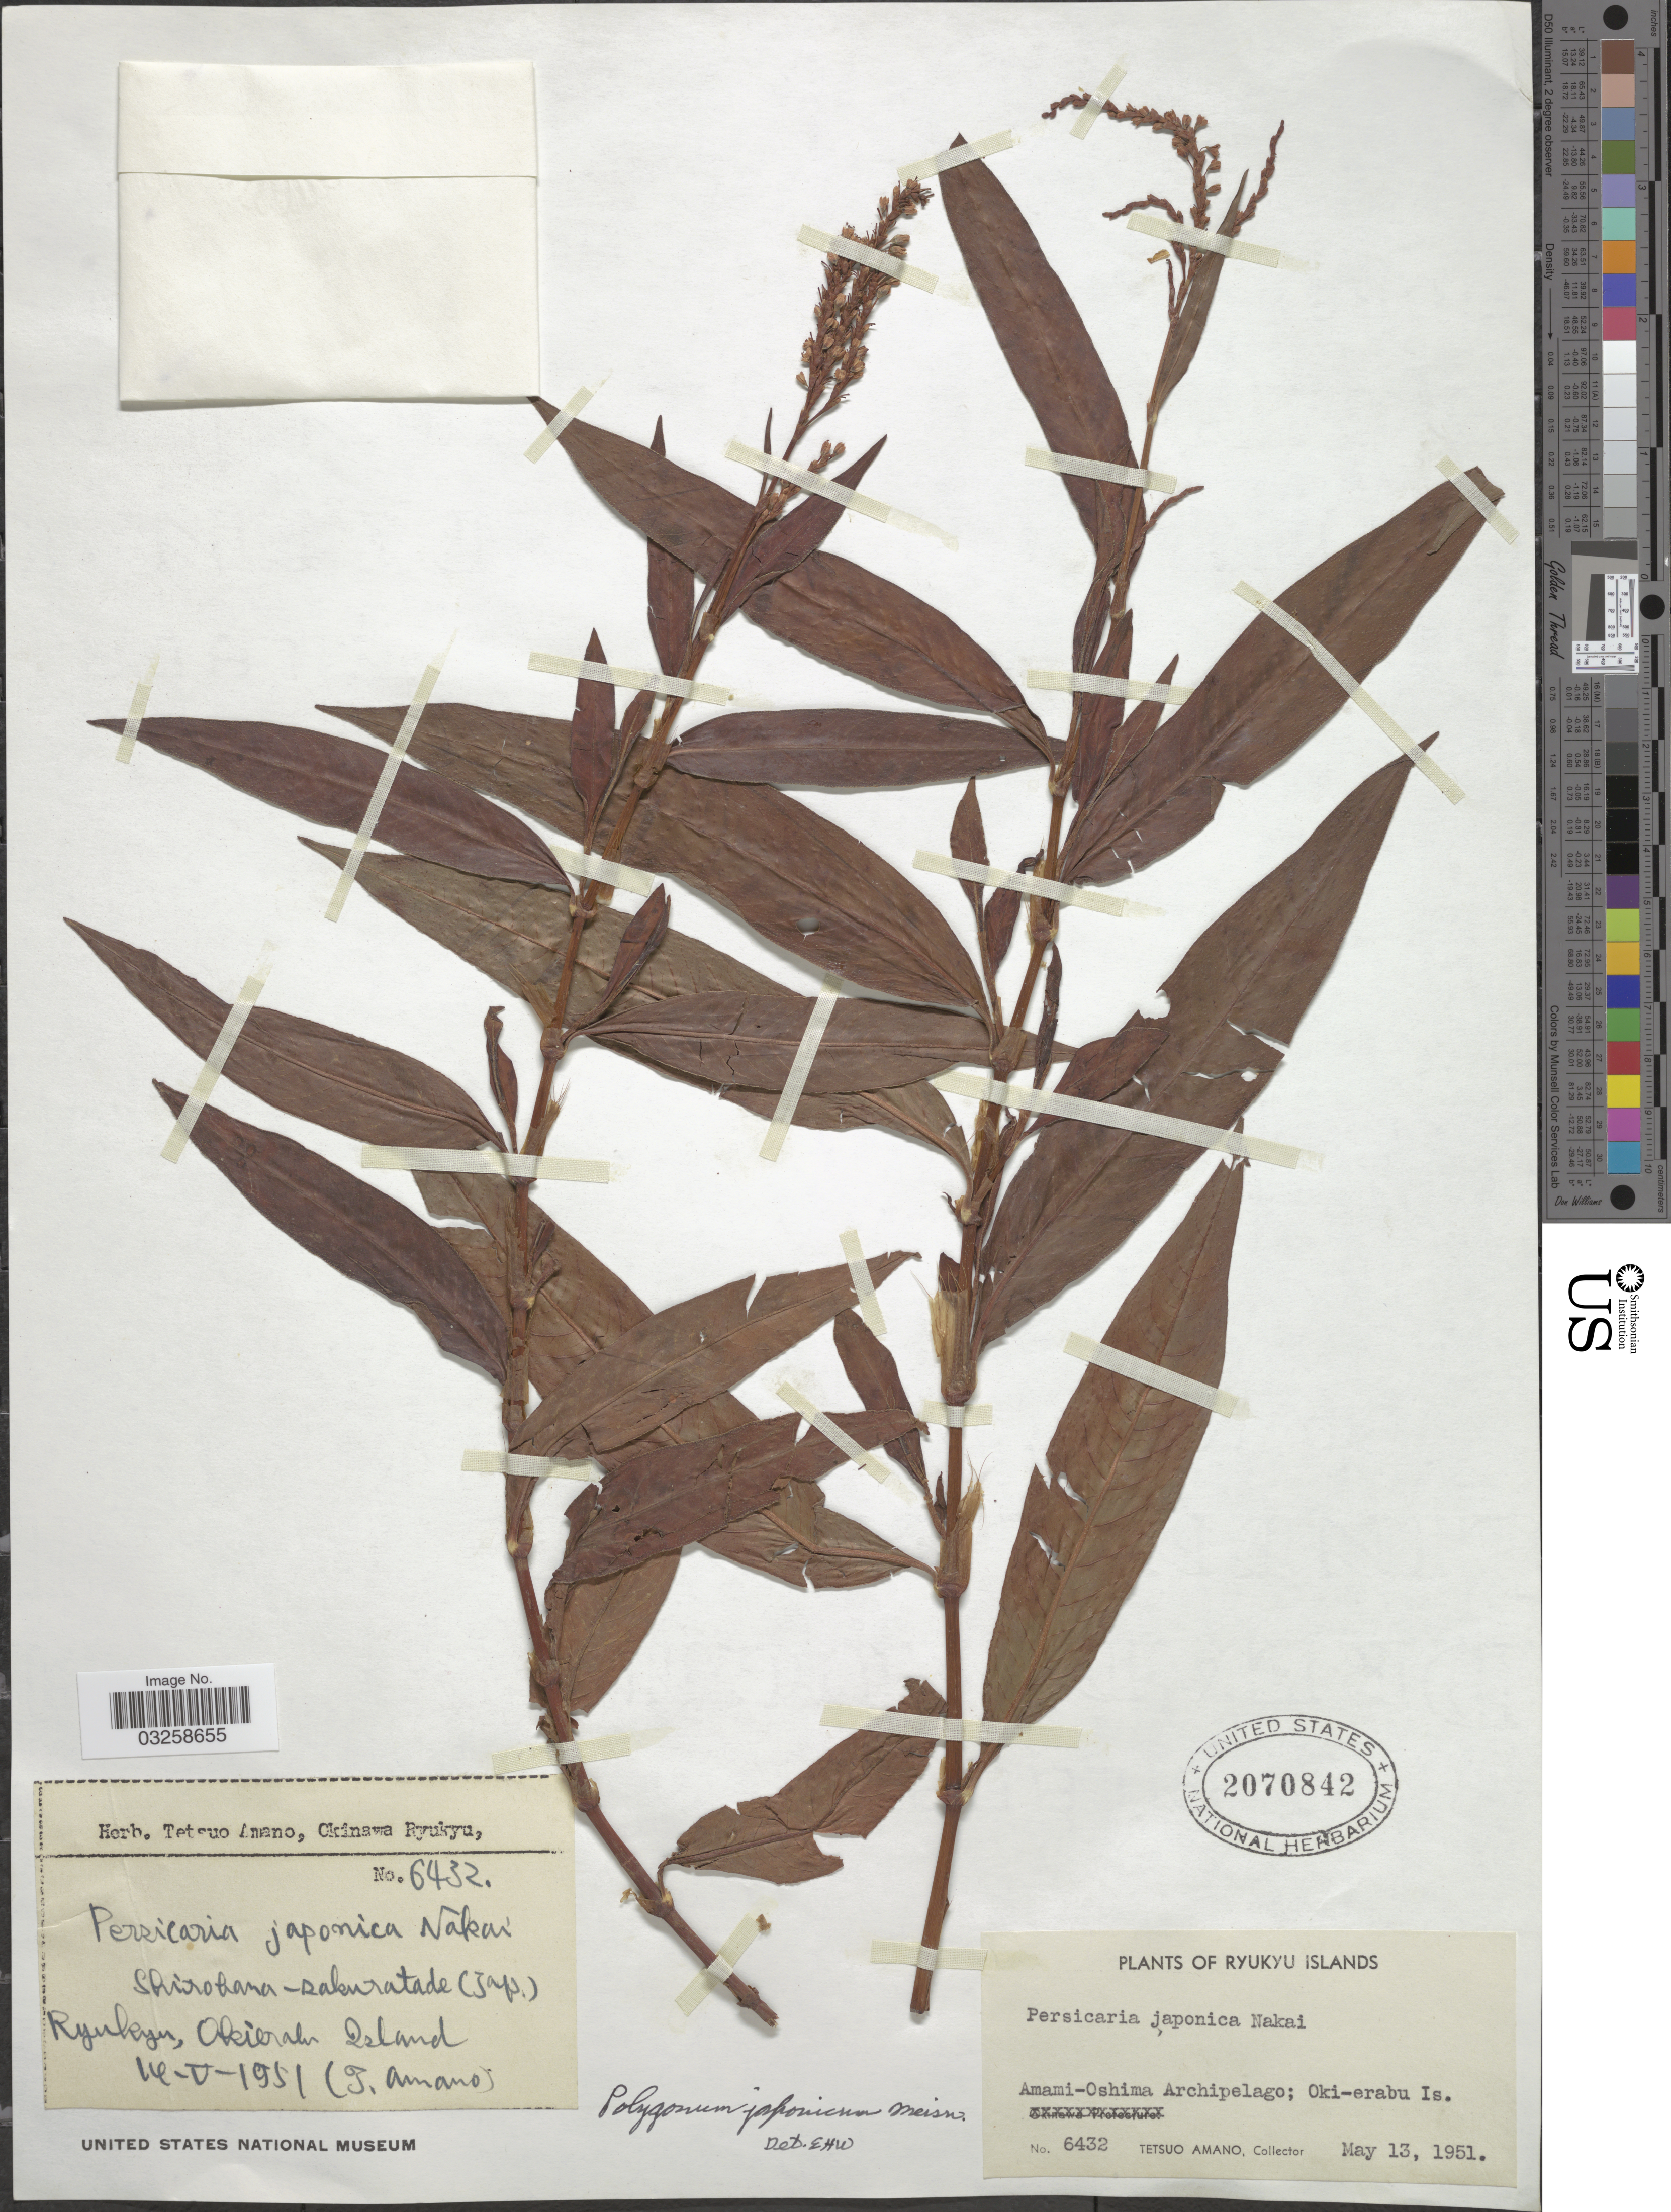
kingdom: Plantae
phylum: Tracheophyta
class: Magnoliopsida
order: Caryophyllales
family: Polygonaceae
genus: Polygonum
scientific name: Polygonum japonicum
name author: Meisn.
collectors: T. Amano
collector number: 6432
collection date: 1951-05-13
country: Japan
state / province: Okinawa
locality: Ryukyu Islands. Amami-Oshima Archipelago; Oki-erabu Is.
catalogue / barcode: US 2070842